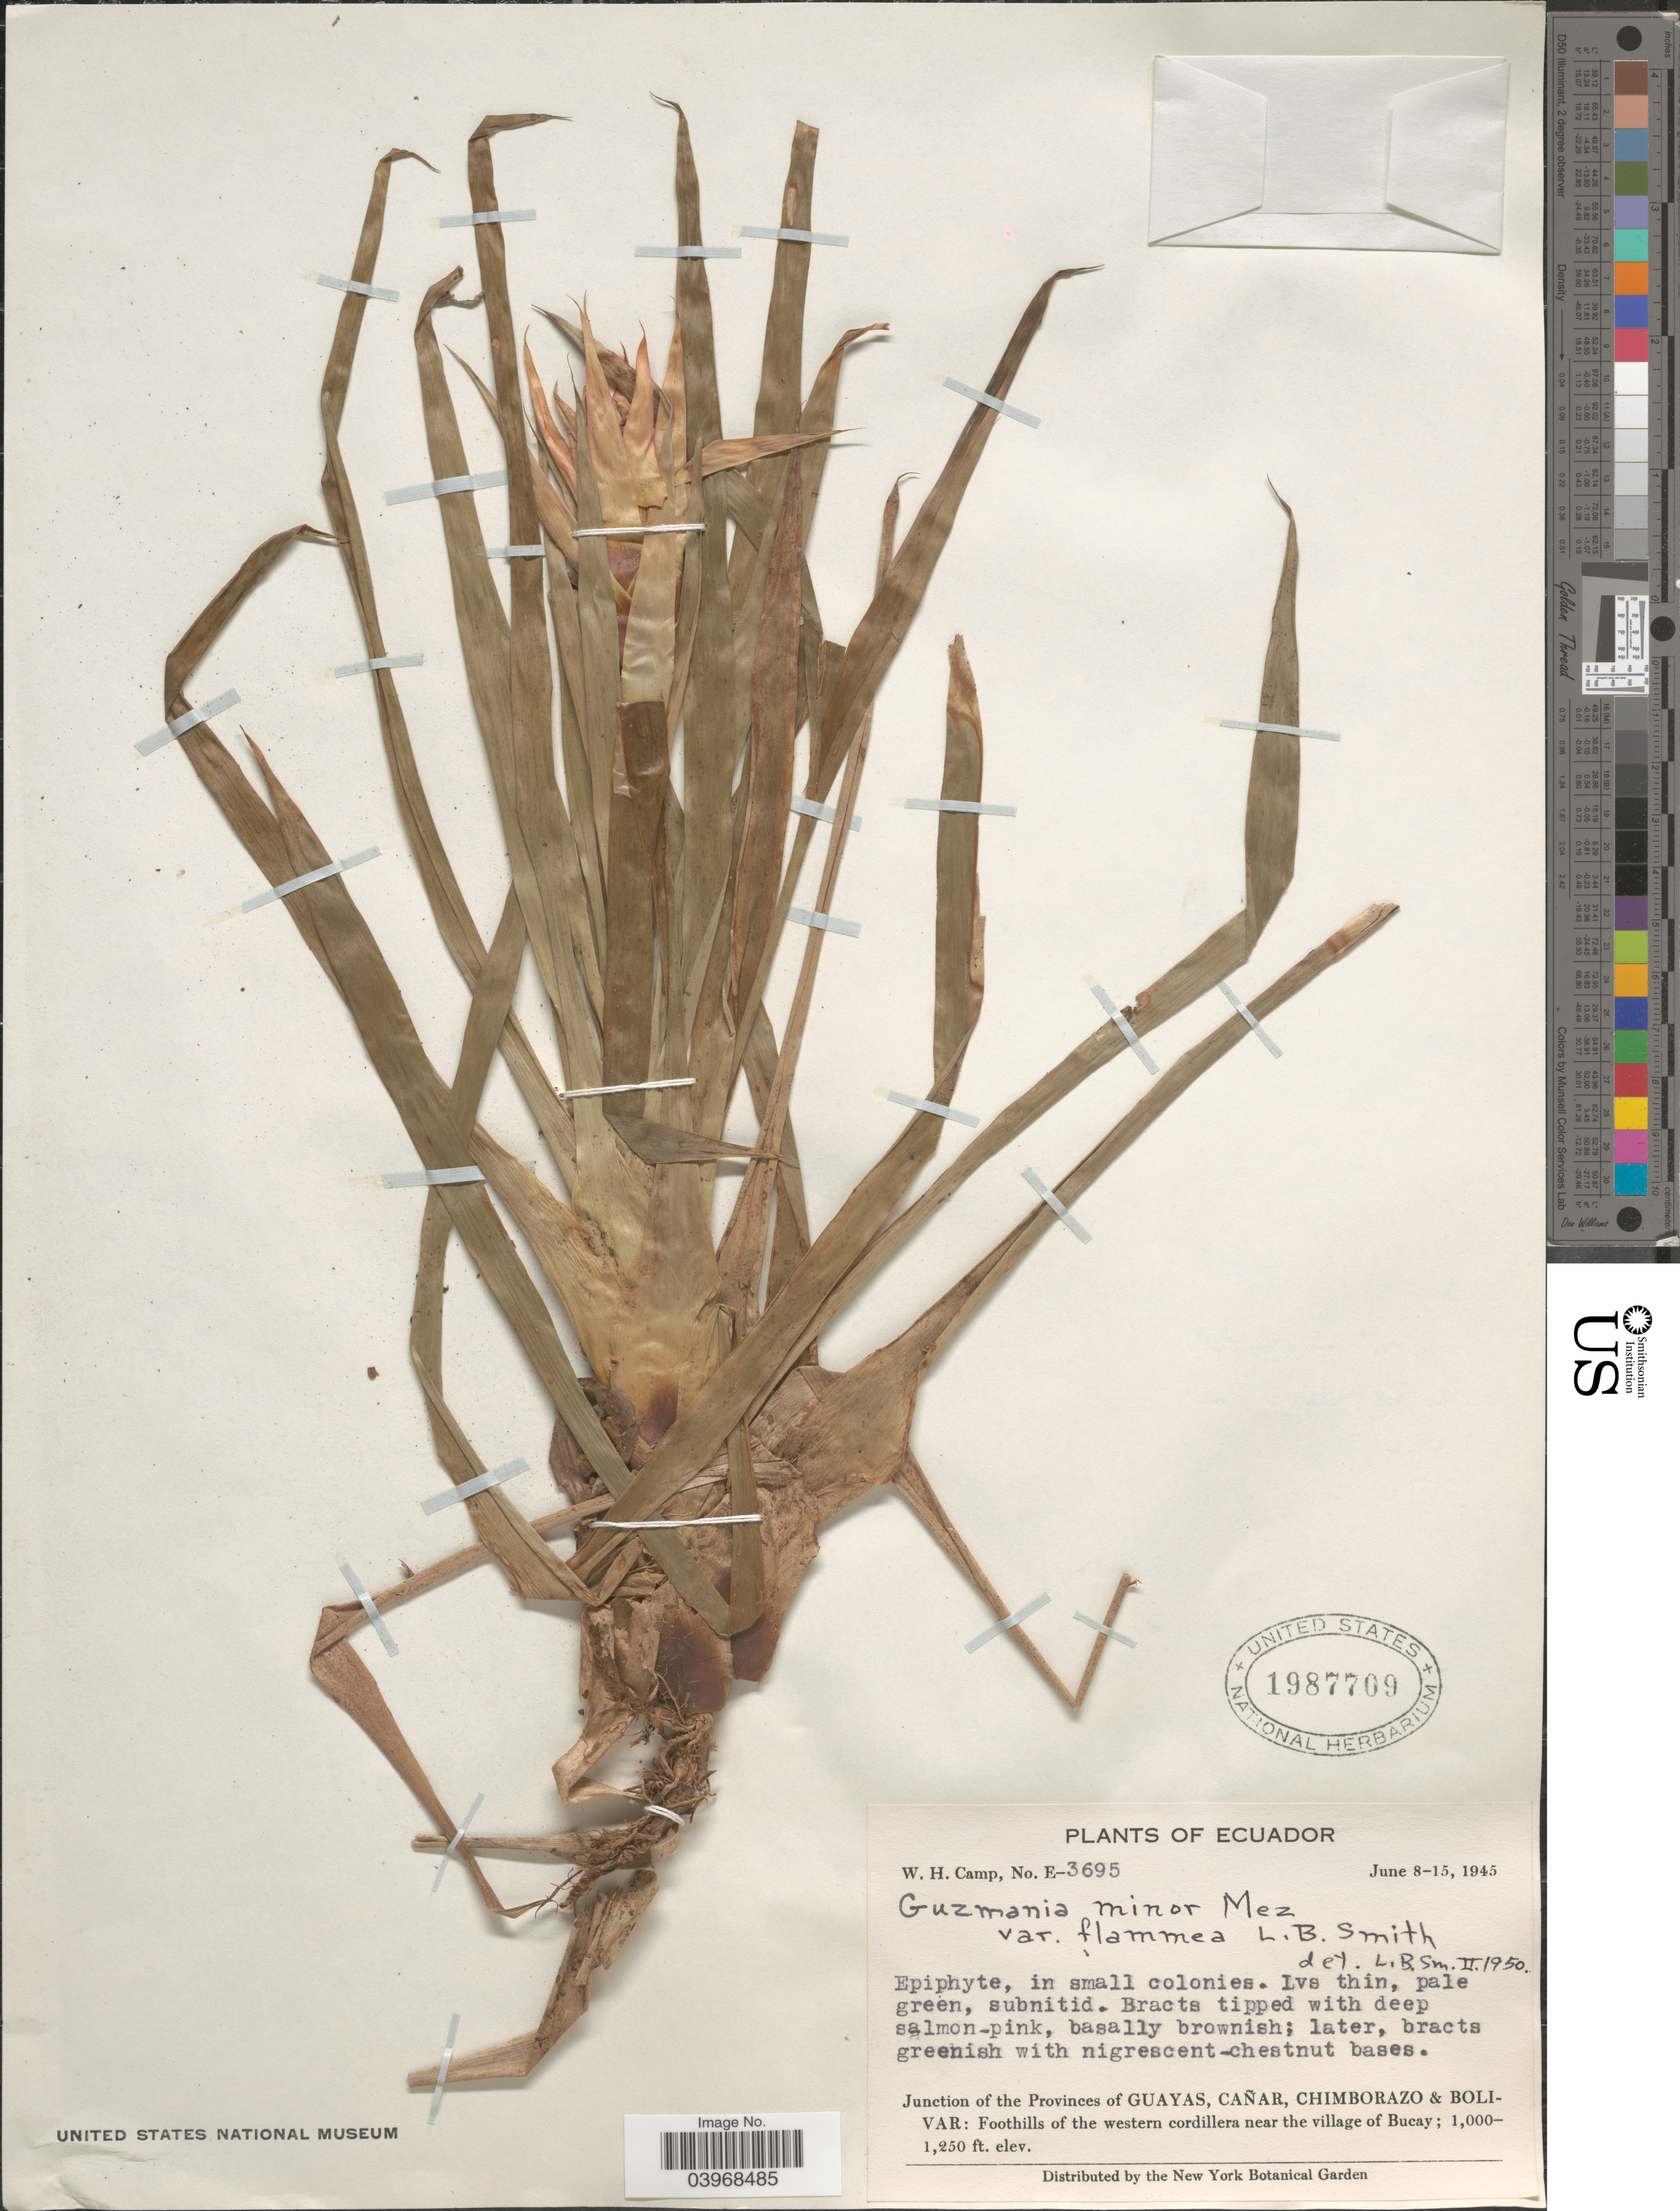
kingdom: Plantae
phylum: Tracheophyta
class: Liliopsida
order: Poales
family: Bromeliaceae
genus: Guzmania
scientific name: Guzmania lingulata var. flammea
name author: (L.B. Sm.) L.B. Sm.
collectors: W. H. Camp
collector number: E-3695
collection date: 1945-06-08/1945-06-15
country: Ecuador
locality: Junction of the Provinces of Guayas, Cañar, Chimborazo & Bolivar: Foothills of the western cordillera near the village of Bucay.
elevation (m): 381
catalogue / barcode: US 1987709